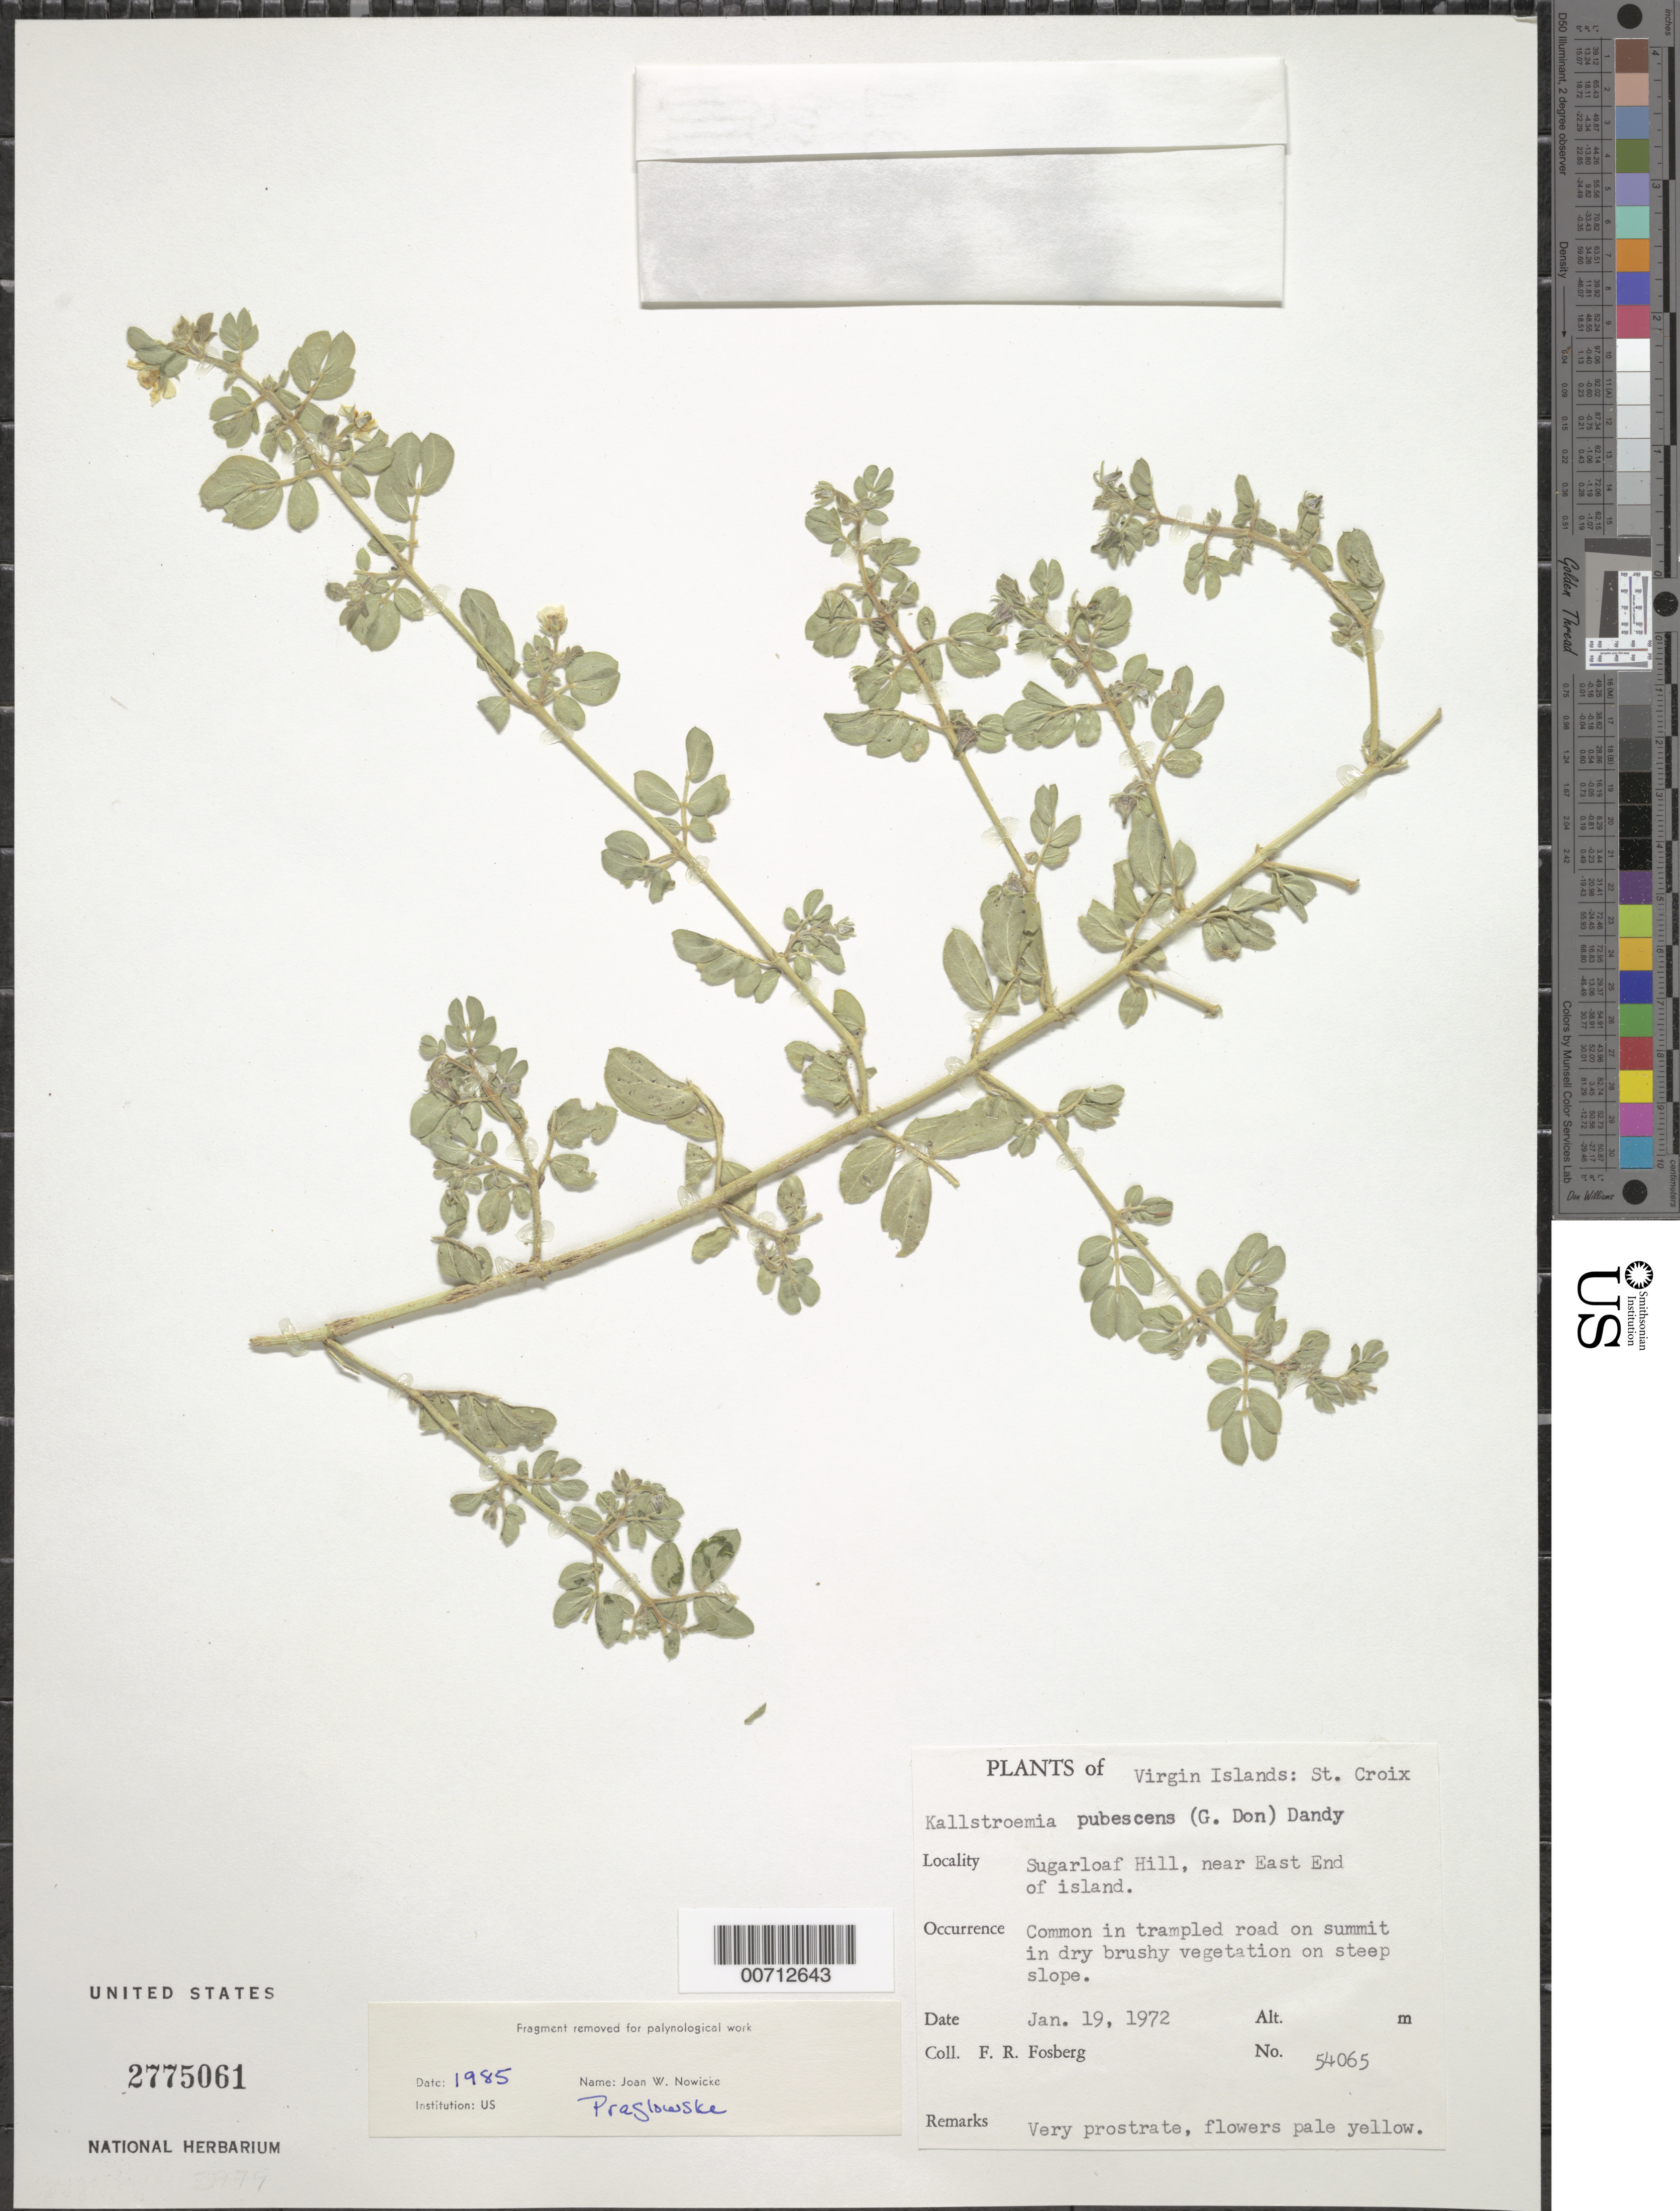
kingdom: Plantae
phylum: Tracheophyta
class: Magnoliopsida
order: Zygophyllales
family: Zygophyllaceae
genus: Kallstroemia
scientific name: Kallstroemia pubescens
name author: (G. Don) Dandy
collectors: F. R. Fosberg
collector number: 54065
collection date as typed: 19 Jan 1972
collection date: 1972-01-19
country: U.S. Virgin Islands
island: St. Croix Island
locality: Sugarloaf Hill, near east end of island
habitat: In trampled road on summit in dry brushy vegetation on steep slope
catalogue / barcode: US 2775061